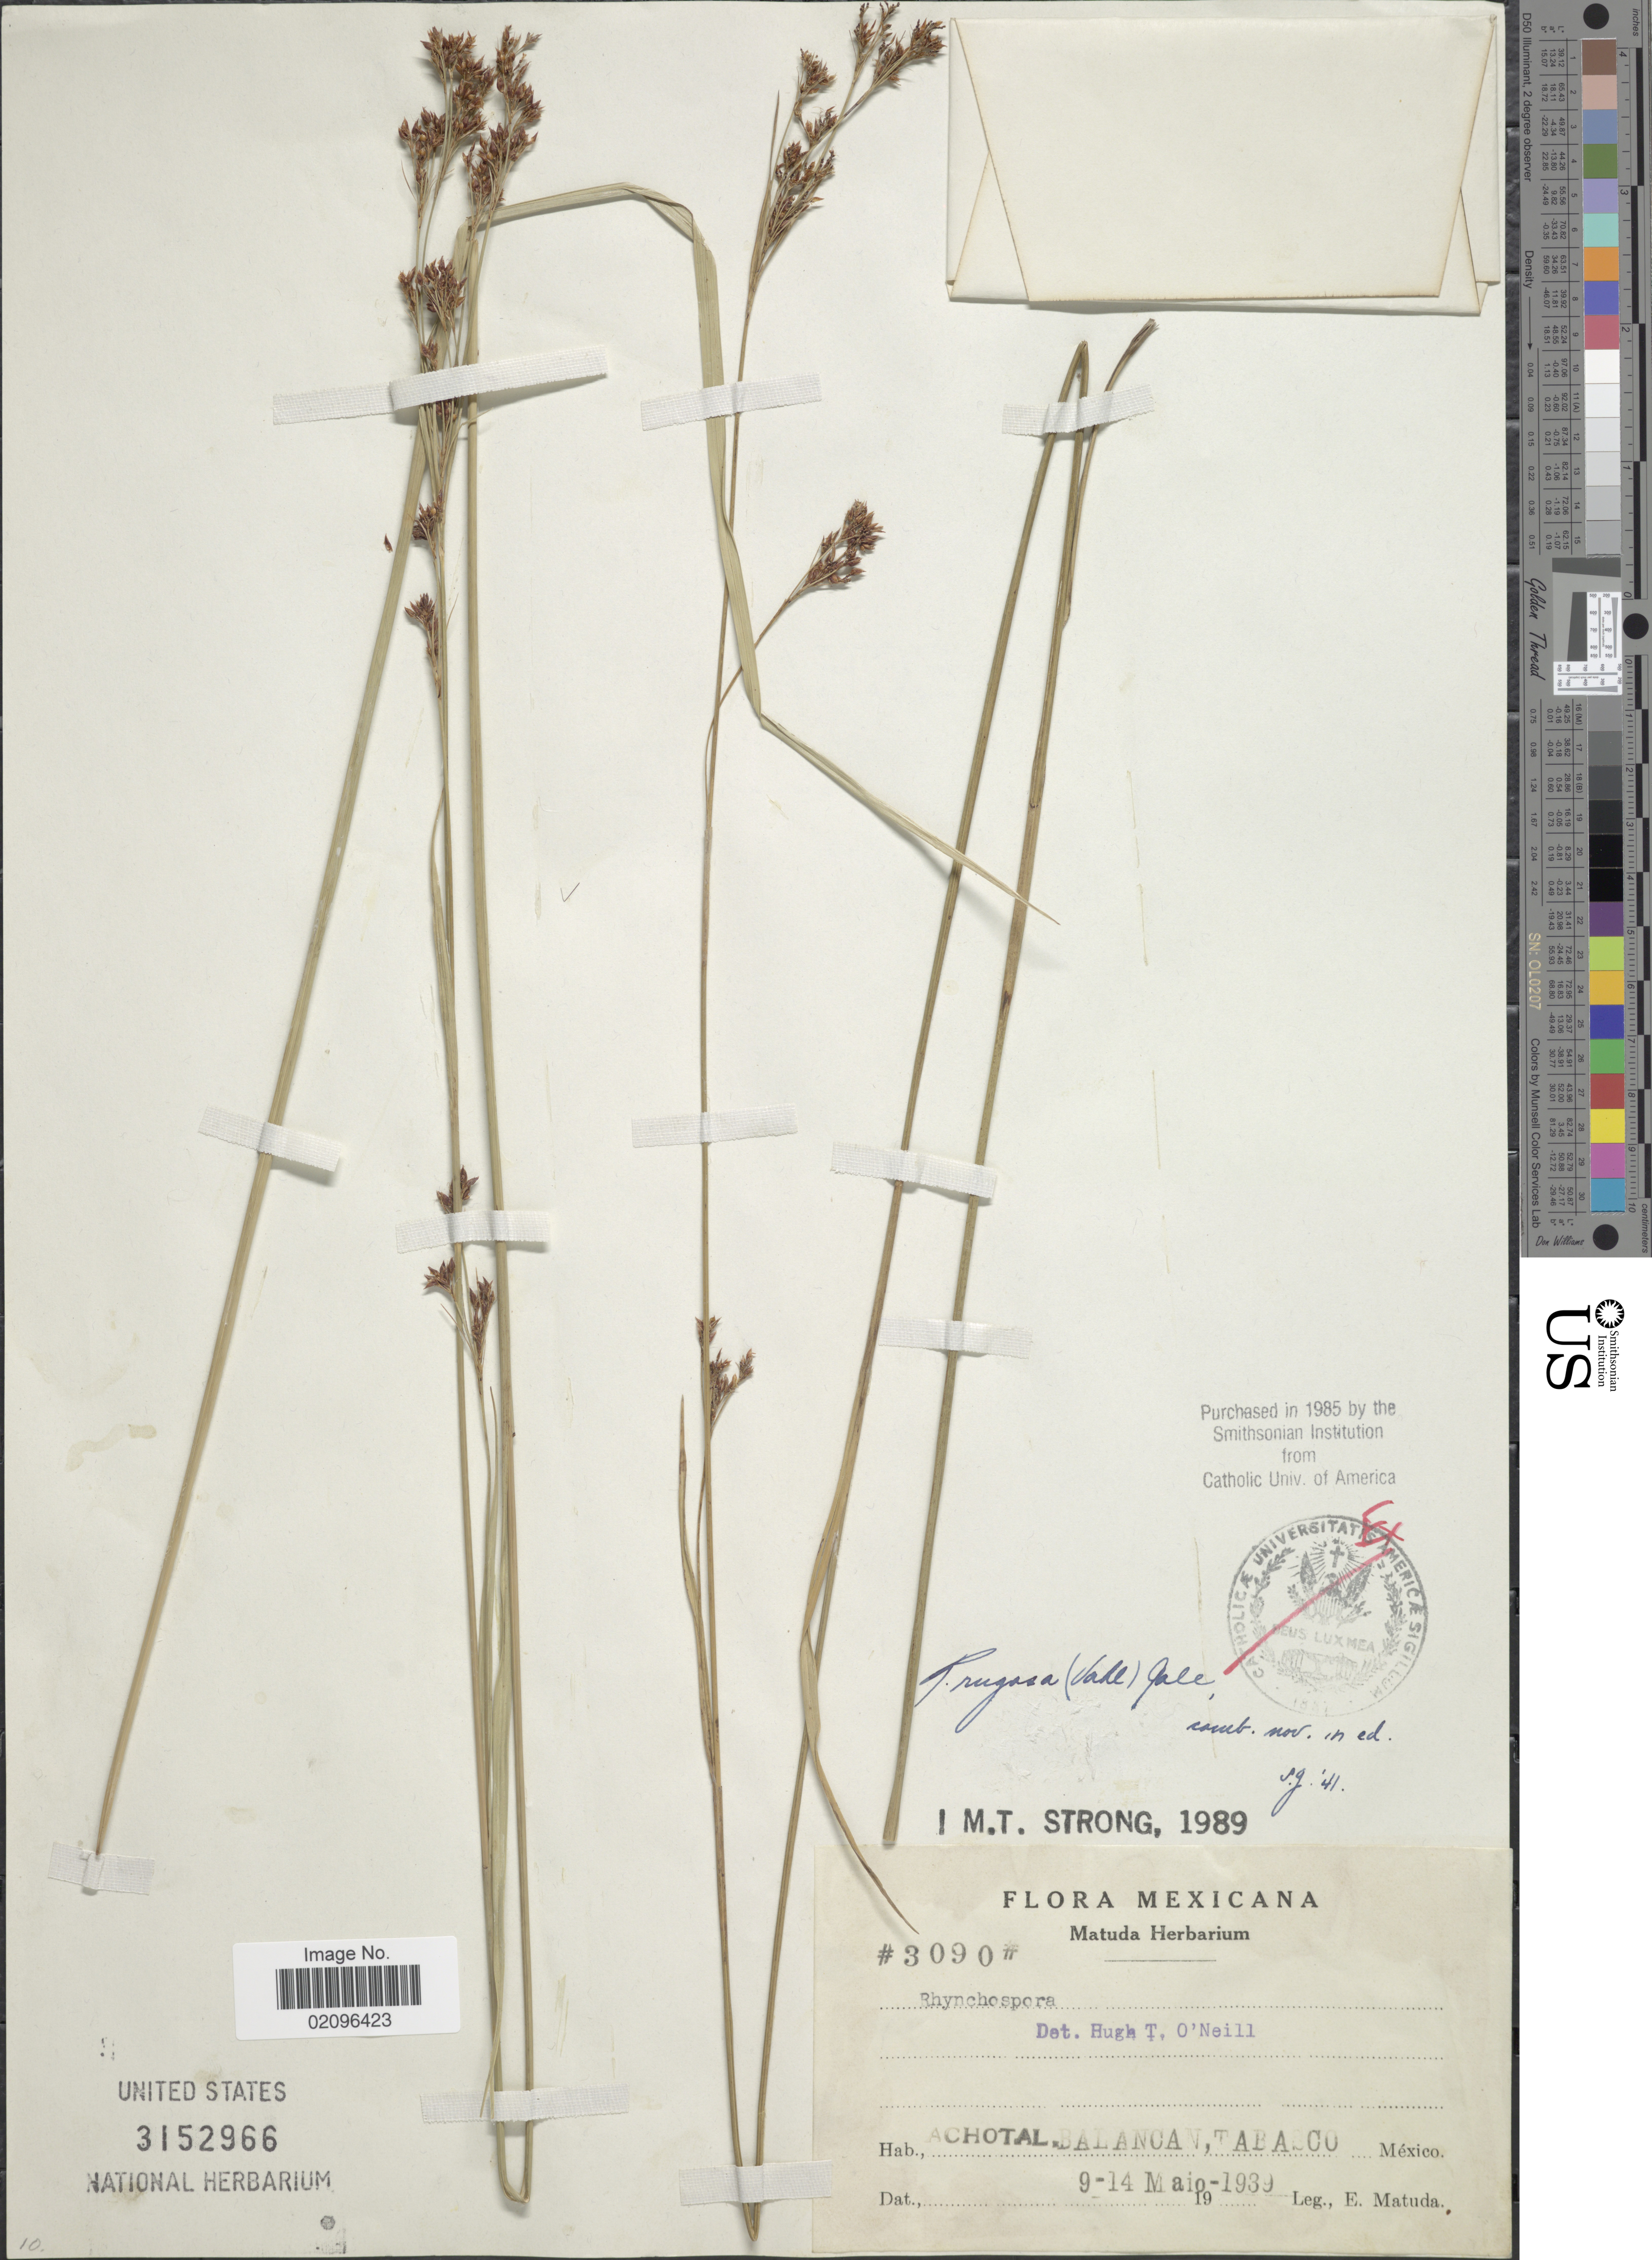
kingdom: Plantae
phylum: Tracheophyta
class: Liliopsida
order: Poales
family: Cyperaceae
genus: Rhynchospora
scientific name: Rhynchospora rugosa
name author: (Vahl) Gale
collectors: E. Matuda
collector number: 3090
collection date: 1939-05-09/1939-05-14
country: Mexico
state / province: Tabasco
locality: Achotal, Balanca, Tabasco Mexico.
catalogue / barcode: US 3152966